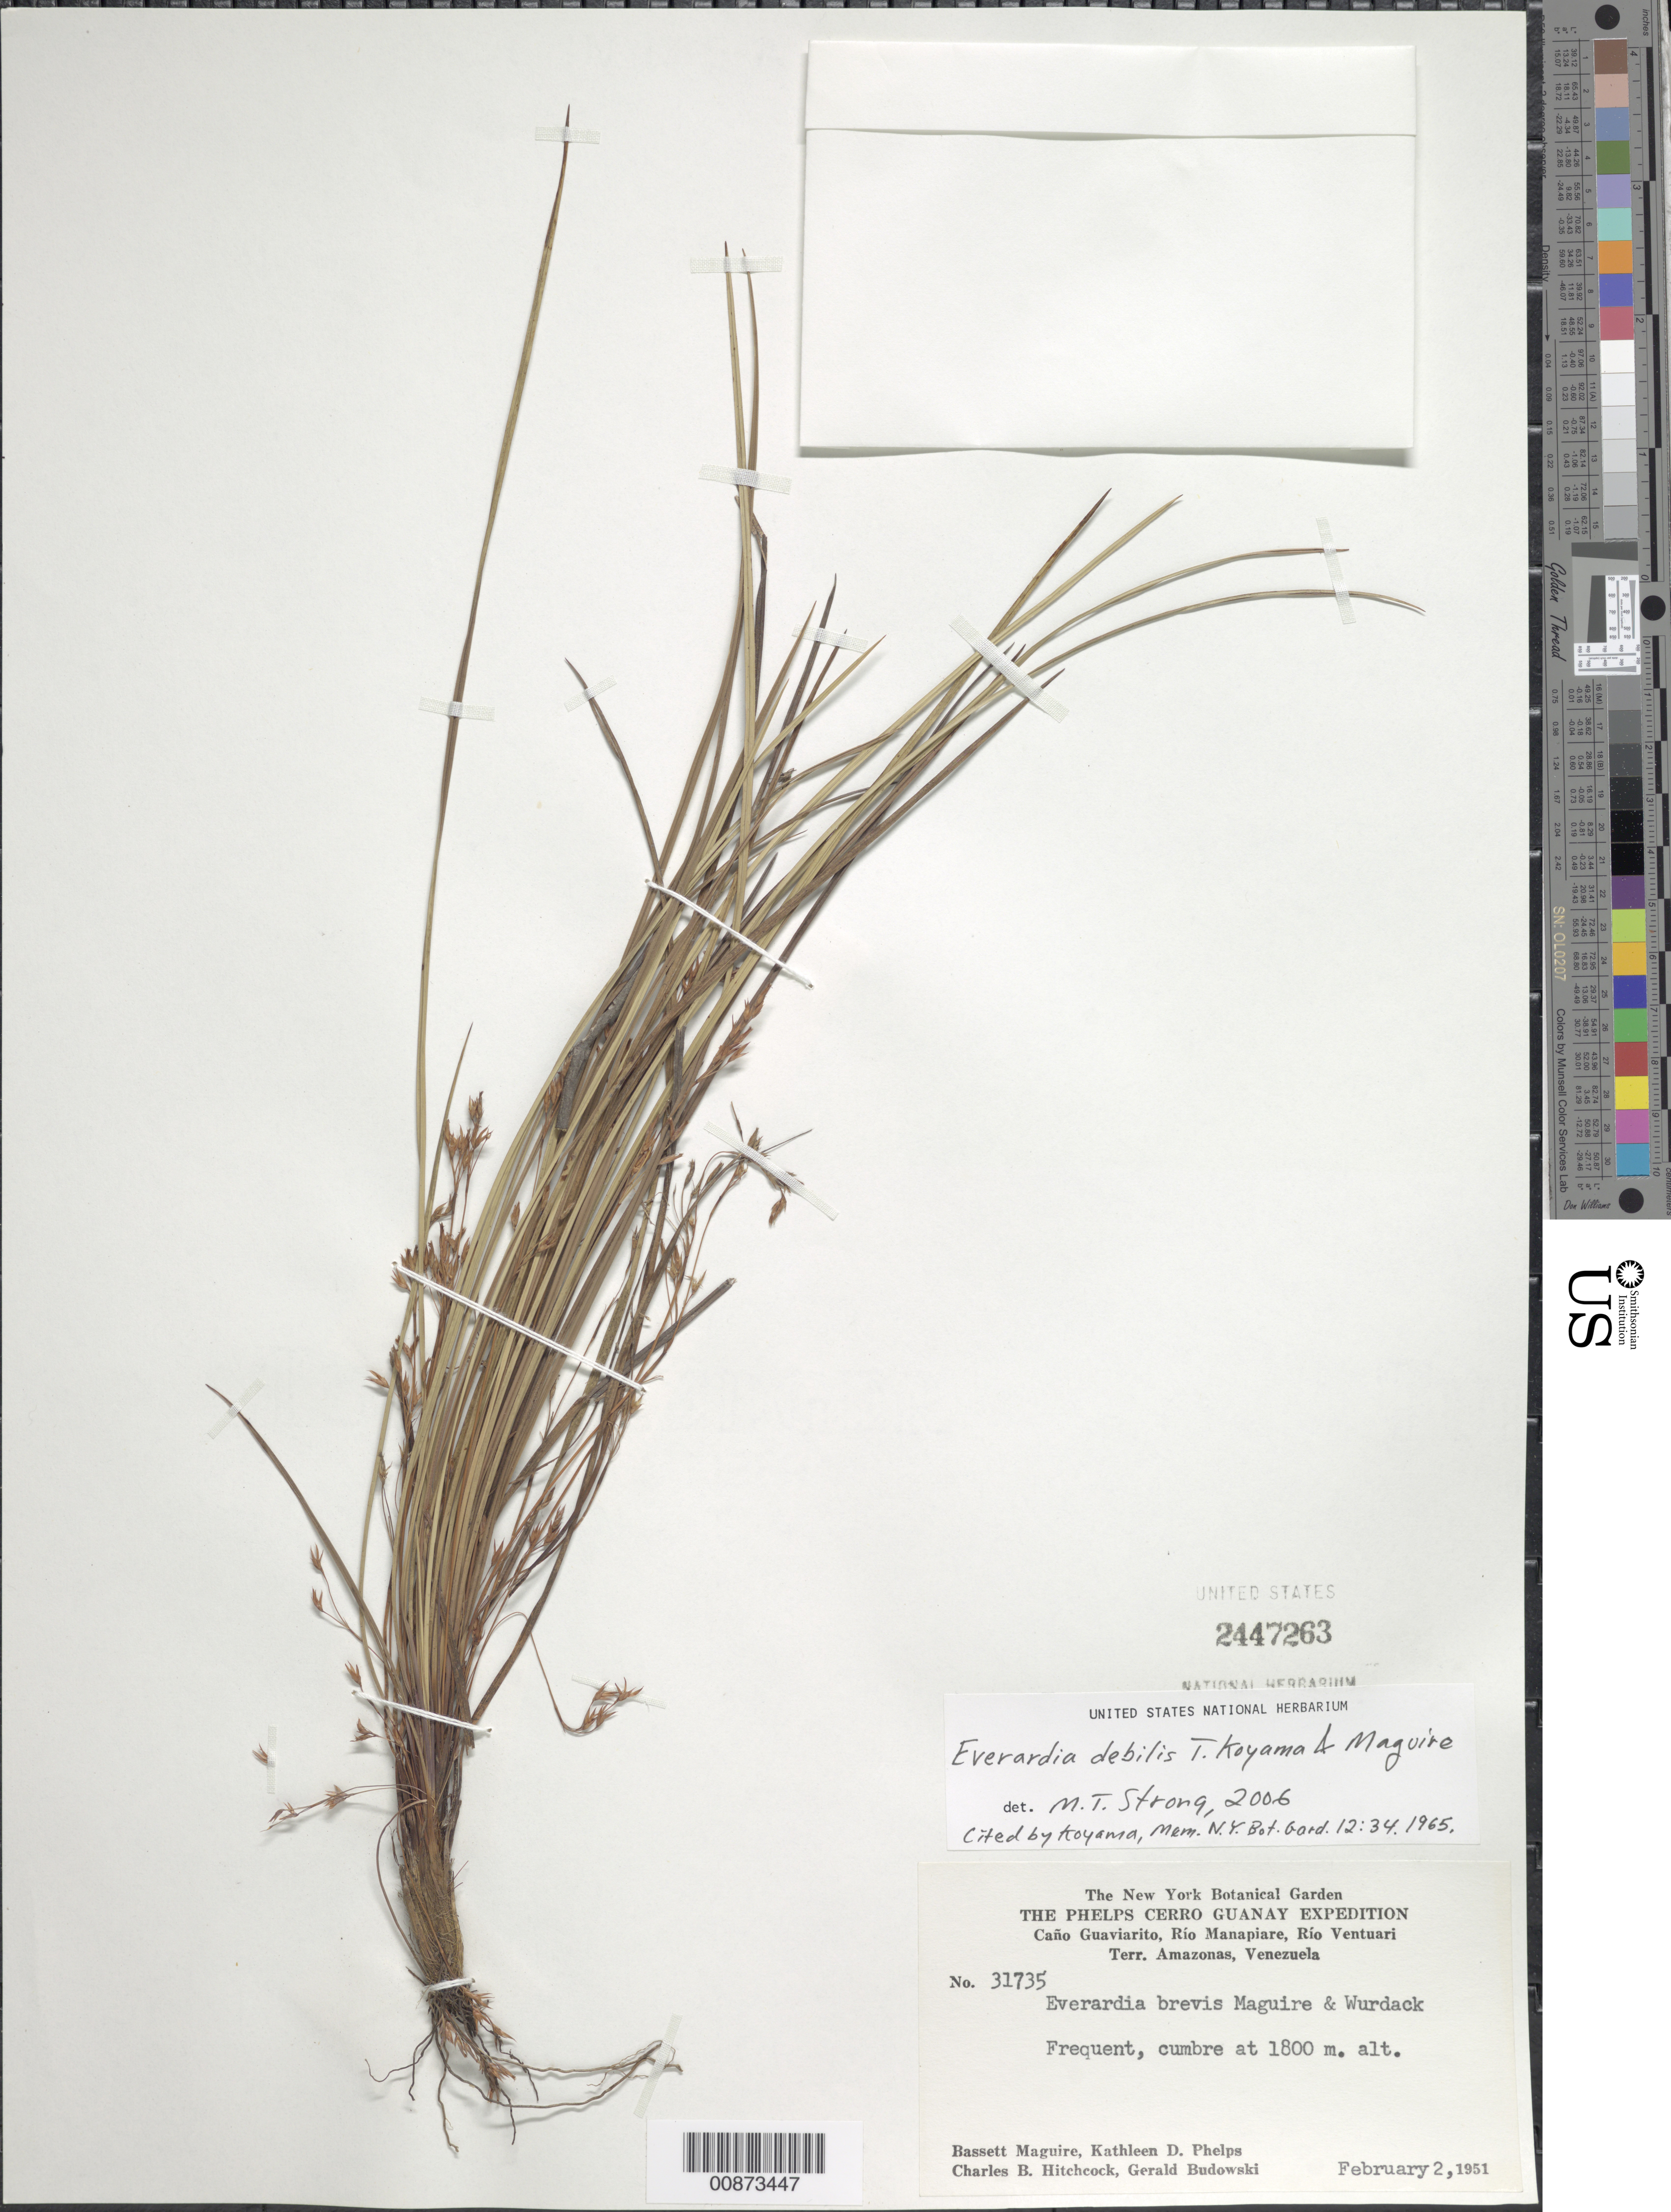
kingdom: Plantae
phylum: Tracheophyta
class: Liliopsida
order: Poales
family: Cyperaceae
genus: Cephalocarpus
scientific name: Cephalocarpus debilis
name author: (T. Koyama & Maguire) S.M. Costa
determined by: Strong, Mark T., (BOT), Smithsonian Institution - National Museum of Natural History (UNITED STATES)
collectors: B. Maguire, K. D. Phelps, C. B. Hitchcock & G. Budowski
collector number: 31735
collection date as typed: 2-Feb-51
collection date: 1951-02-02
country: Venezuela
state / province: Amazonas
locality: Caño Guaviarito, Río Manapiare, Río Ventuari, Cerro Guanay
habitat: Cumbre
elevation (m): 1800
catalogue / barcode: US 2447263